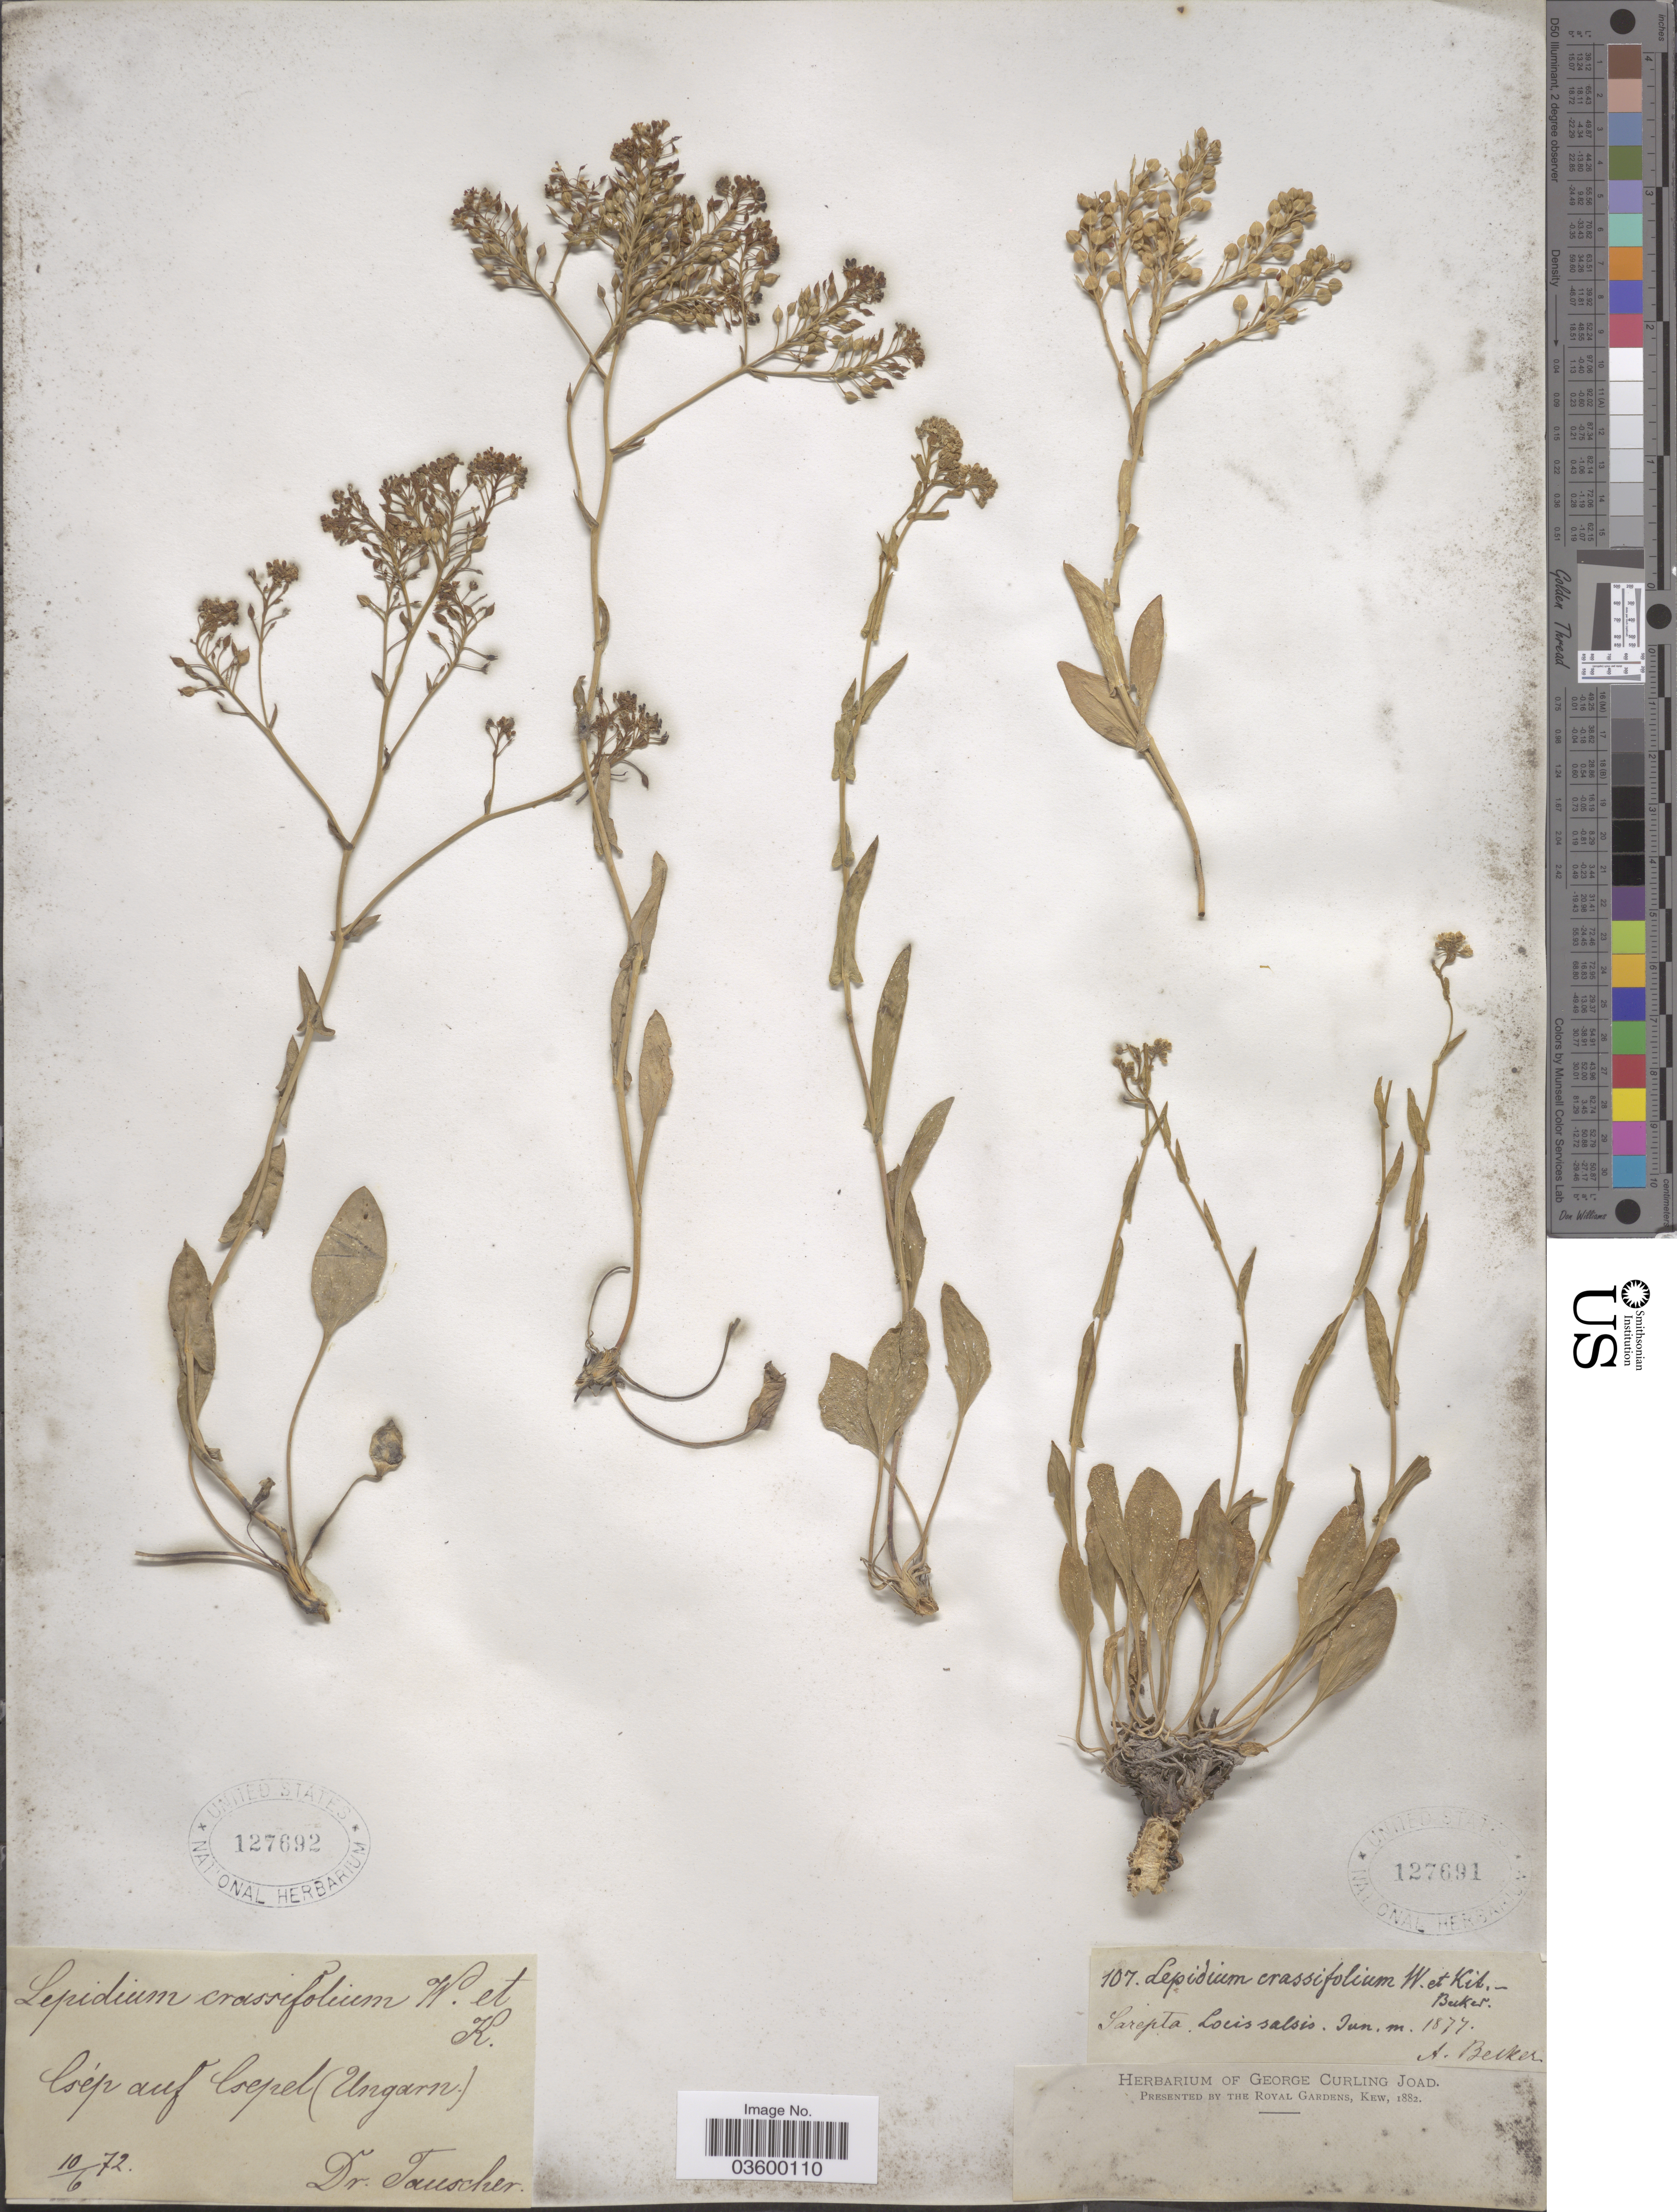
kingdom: Plantae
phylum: Tracheophyta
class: Magnoliopsida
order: Brassicales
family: Brassicaceae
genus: Lepidium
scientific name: Lepidium crassifolium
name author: Waldst. & Kit.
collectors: A. Becker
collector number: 107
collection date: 1877-06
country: Russian Federation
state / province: Volgograd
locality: Sarepta.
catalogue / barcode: US 127691-2